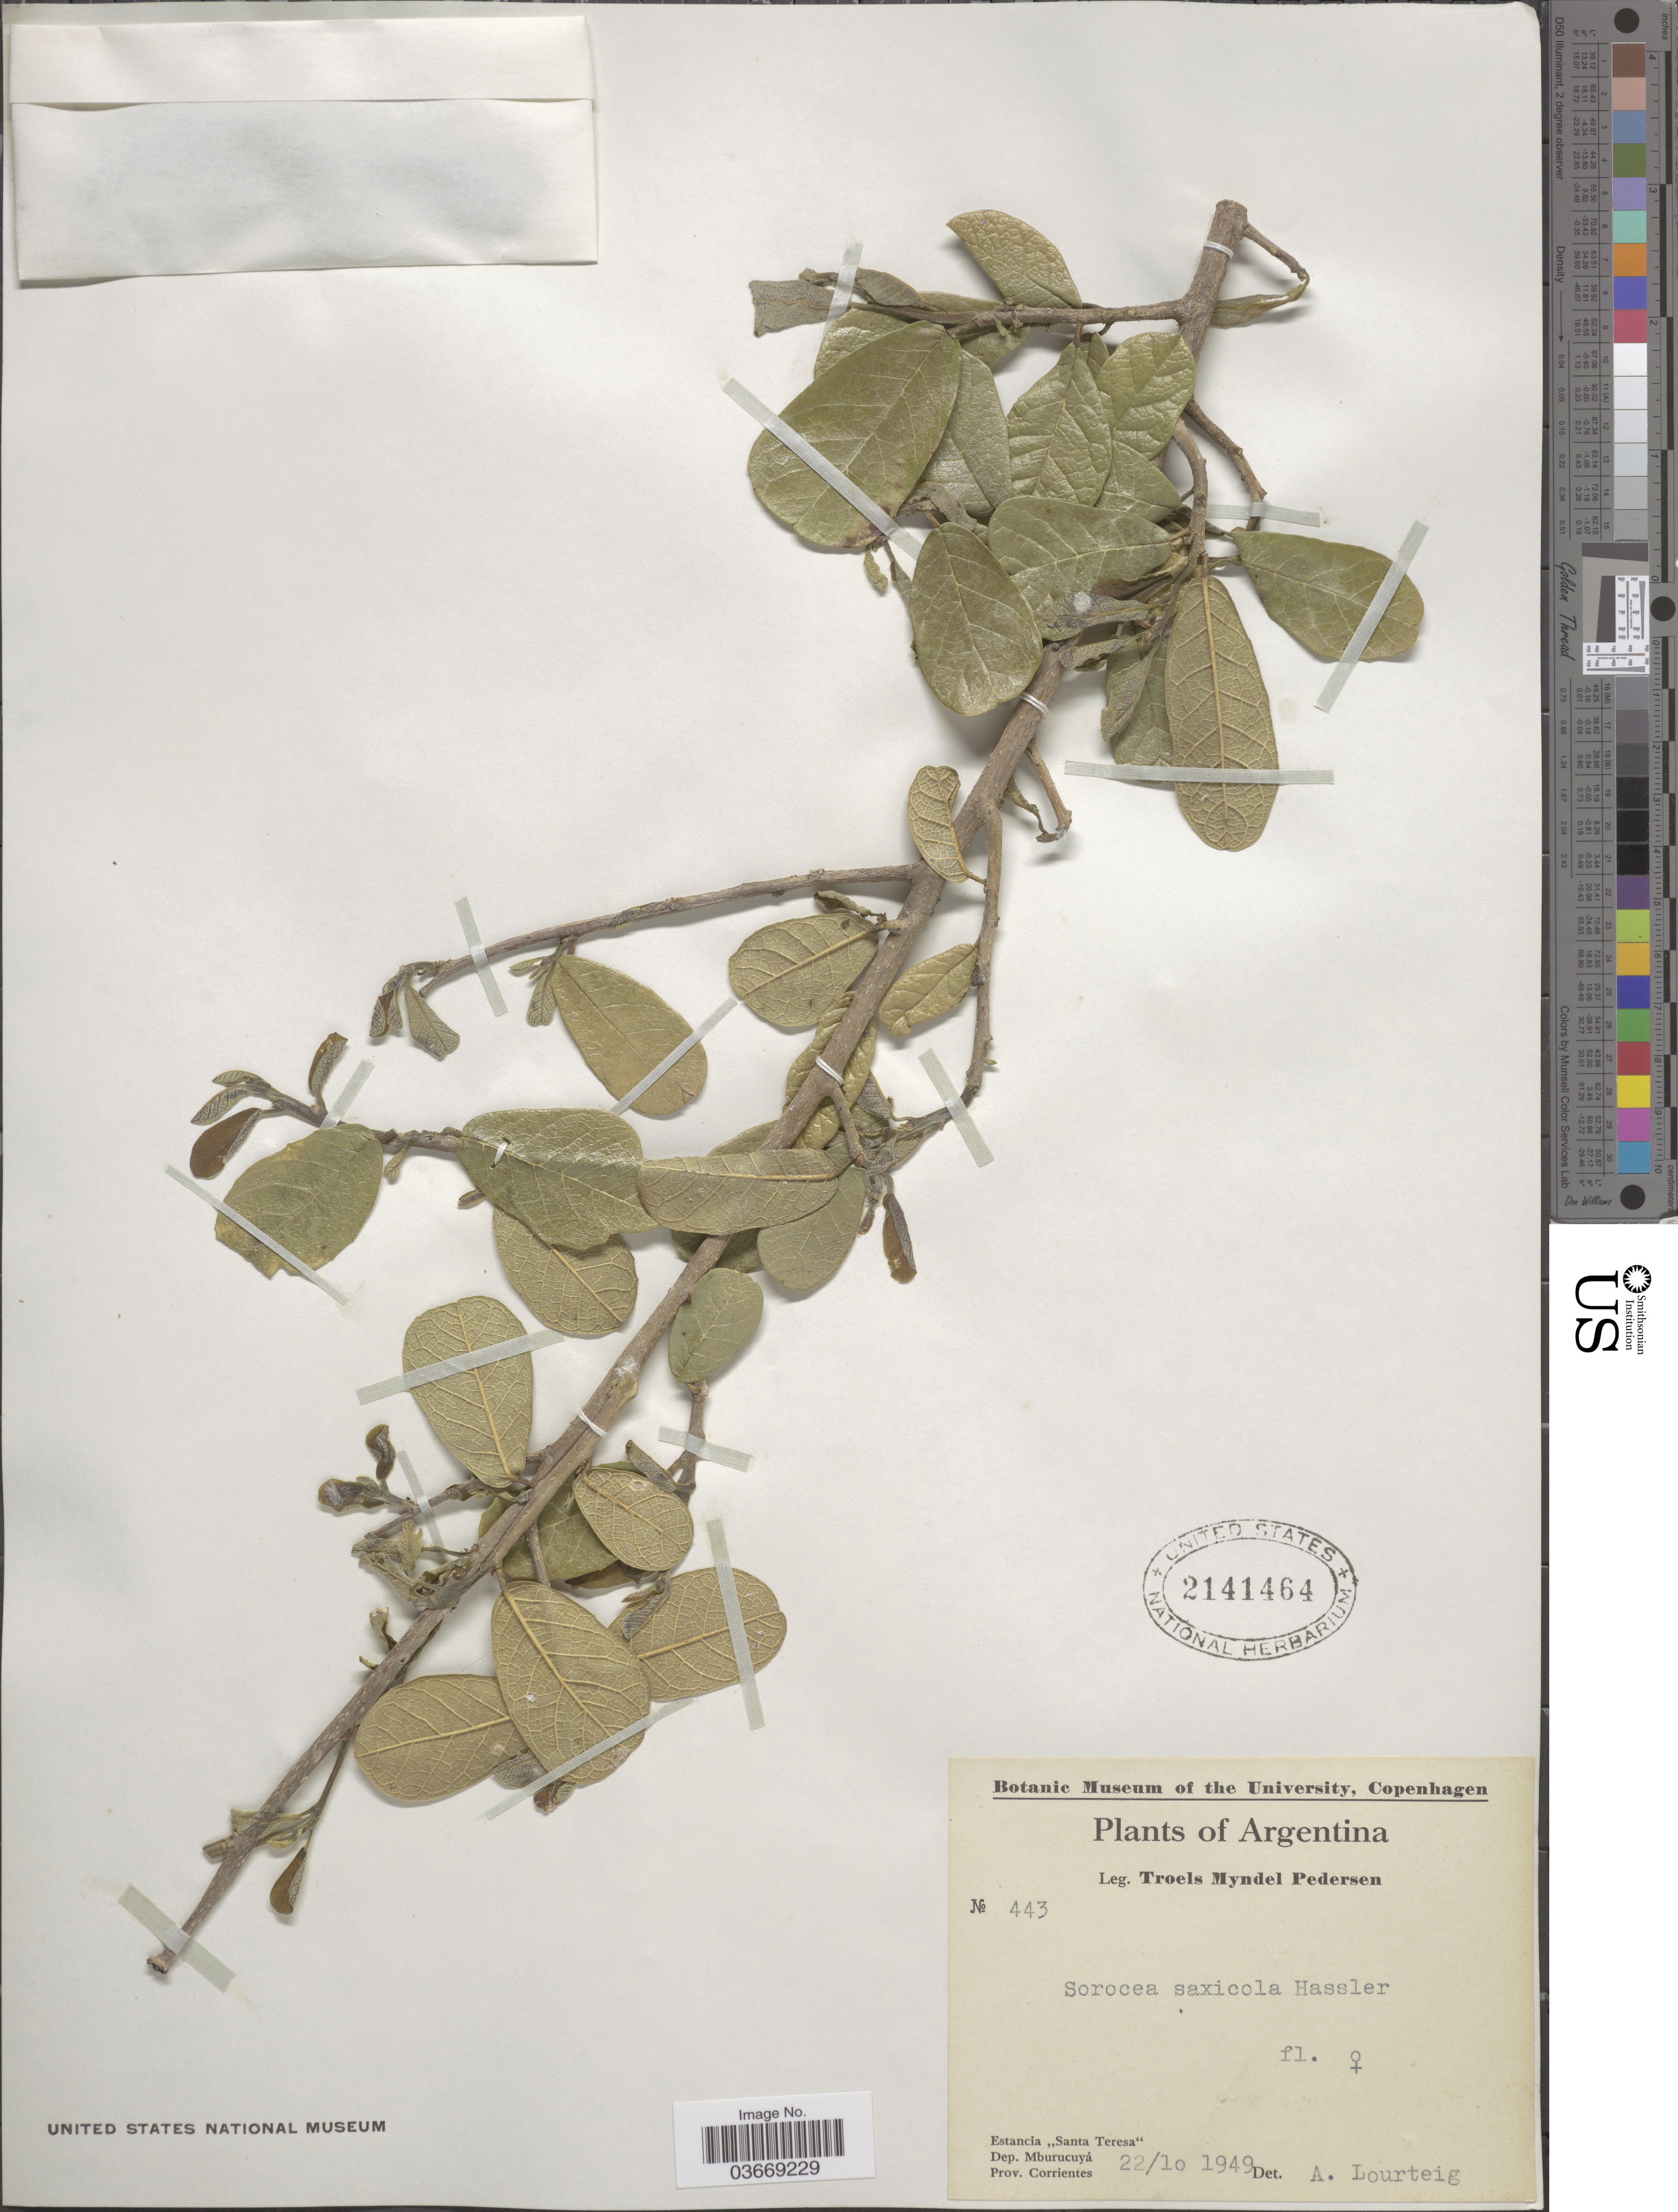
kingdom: Plantae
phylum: Tracheophyta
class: Magnoliopsida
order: Rosales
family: Moraceae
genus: Sorocea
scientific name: Sorocea saxicola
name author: Hassl.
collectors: T. Pederson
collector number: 443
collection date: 1949-10-22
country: Argentina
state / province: Corrientes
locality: Estancia "Santa Teresa", Dep. Mburucuyá.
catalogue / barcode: US 2141464